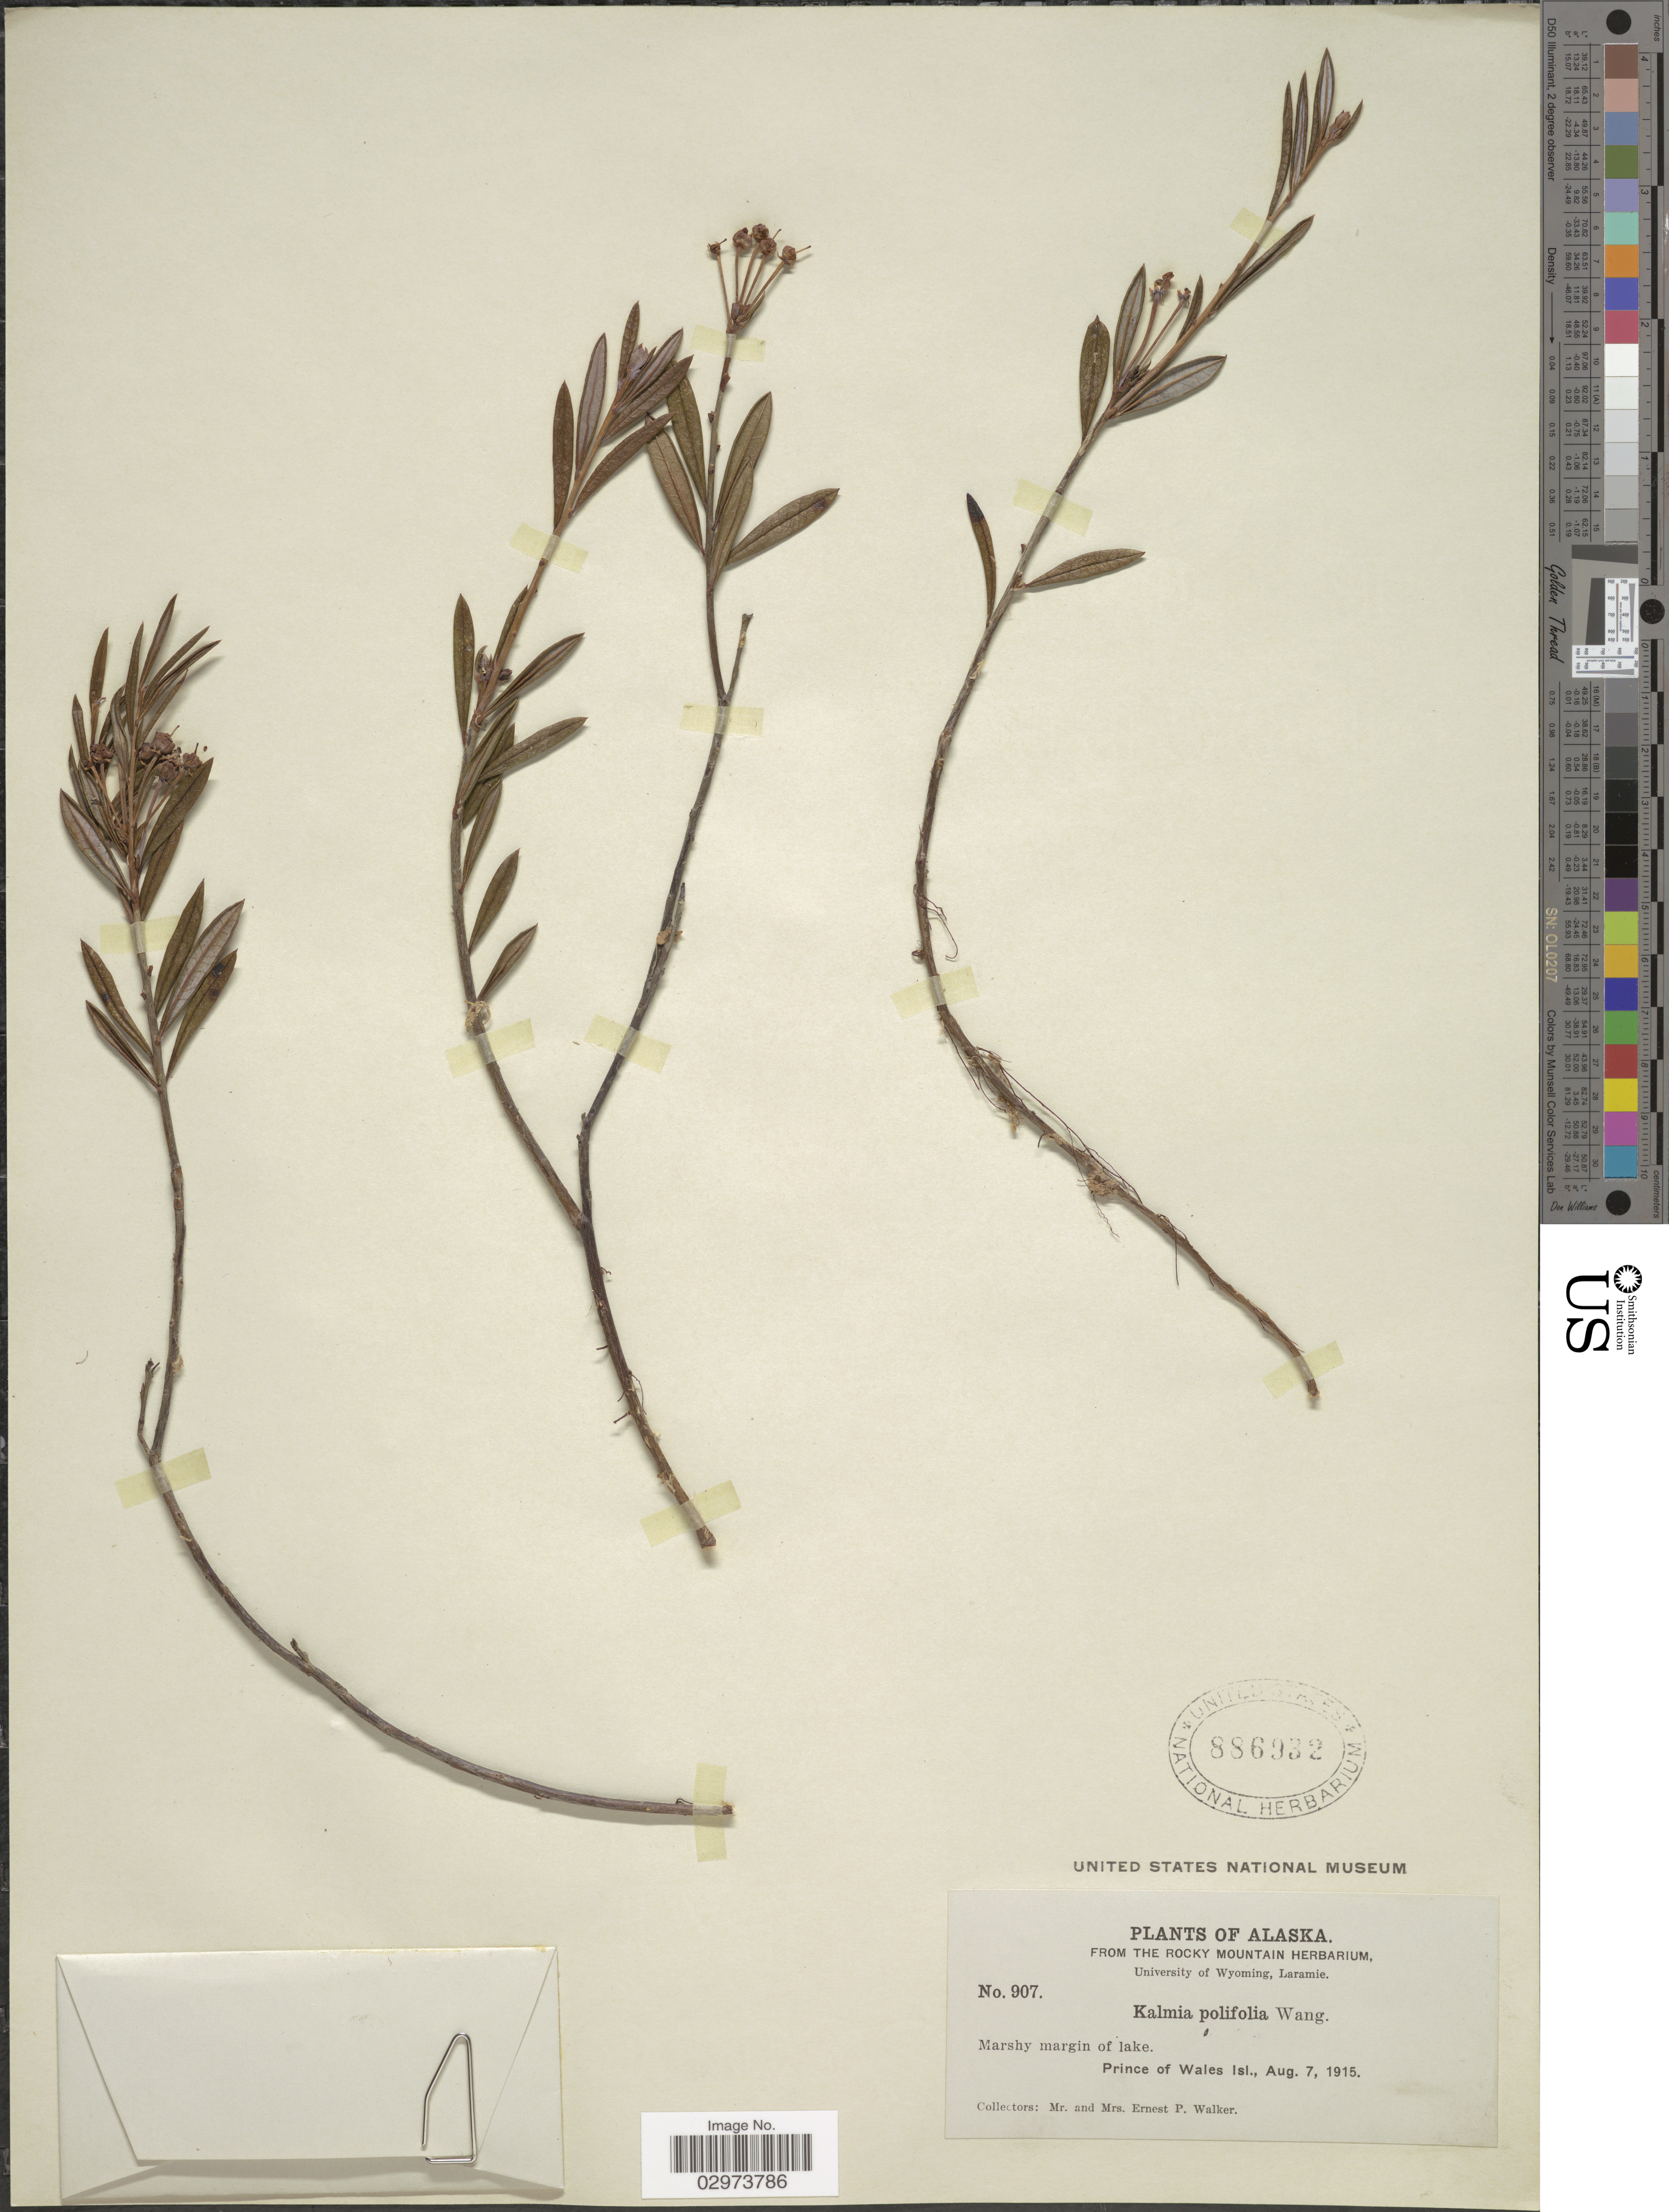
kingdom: Plantae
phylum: Tracheophyta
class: Magnoliopsida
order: Ericales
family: Ericaceae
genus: Andromeda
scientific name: Andromeda polifolia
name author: L.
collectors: E. P. Walker & E. Walker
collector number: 907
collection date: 1915-08-07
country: United States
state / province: Alaska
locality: Prince of Wales Isl.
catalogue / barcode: US 886932